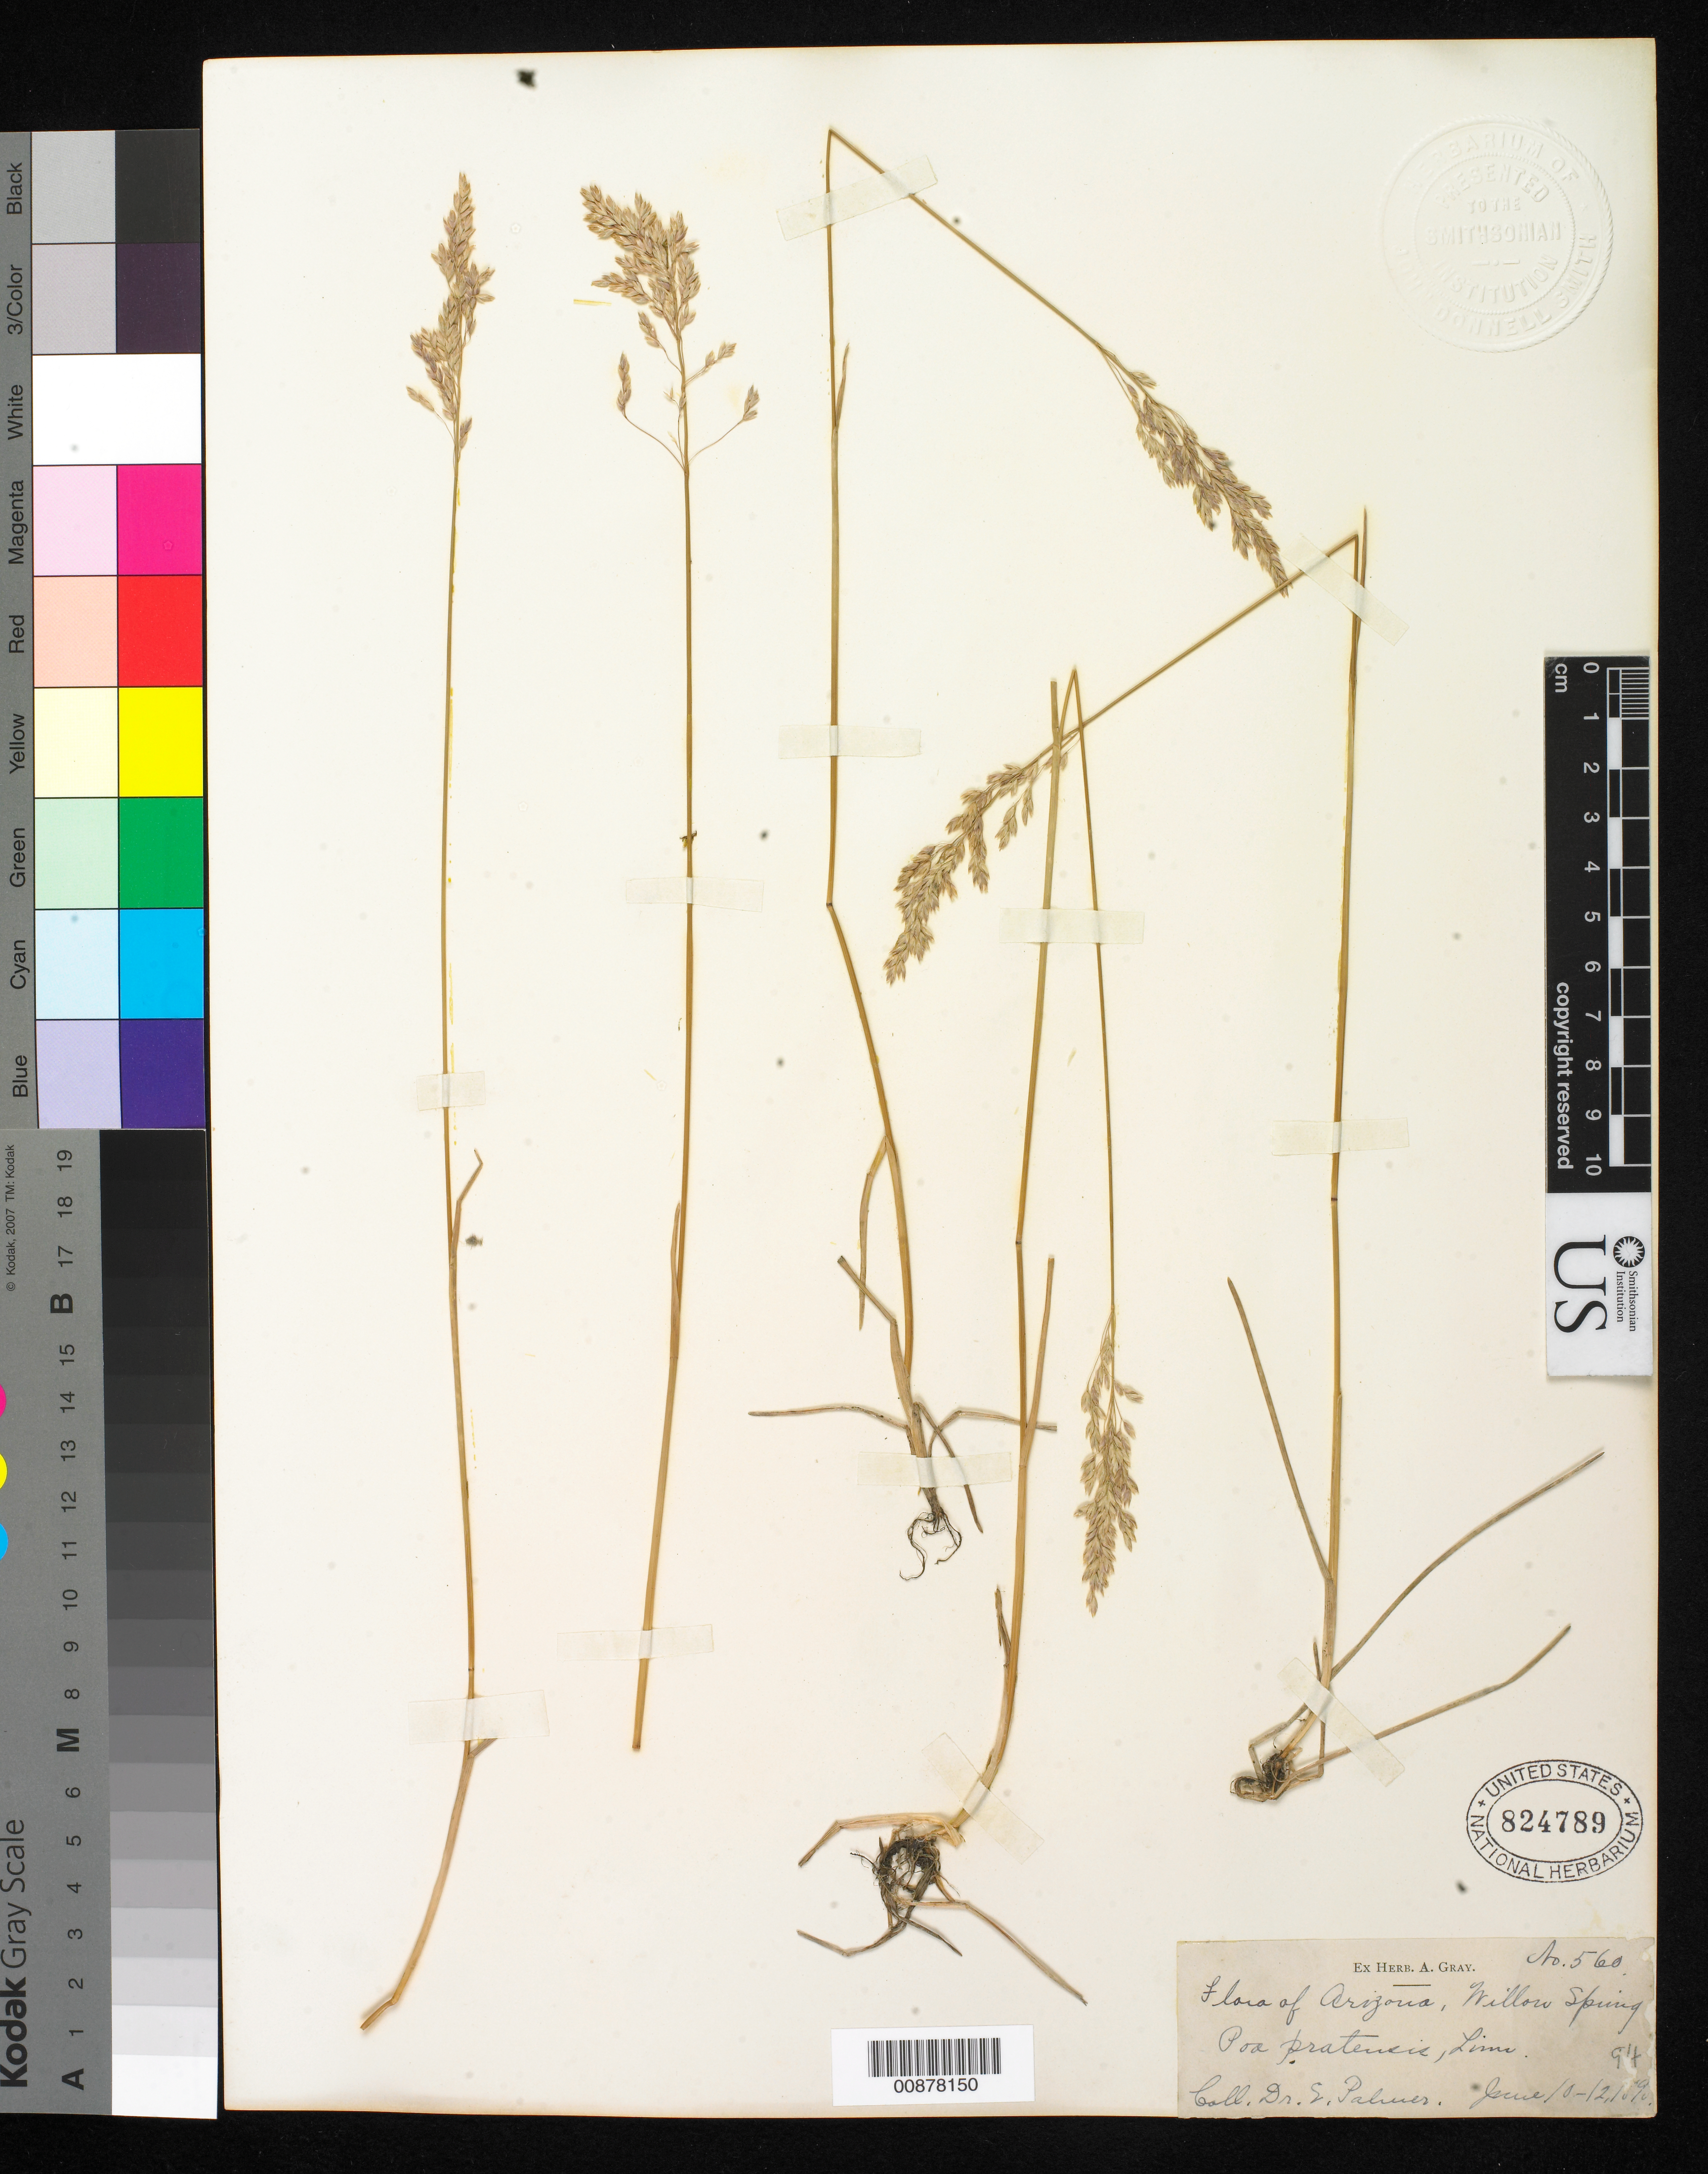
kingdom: Plantae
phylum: Tracheophyta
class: Liliopsida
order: Poales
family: Poaceae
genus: Poa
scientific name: Poa pratensis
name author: L.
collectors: E. Palmer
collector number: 560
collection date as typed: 10 Jun 1890 to 12 Jun 1890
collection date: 1890-06-10/1890-06-12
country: United States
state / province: Arizona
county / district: Coconino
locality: Willow Spring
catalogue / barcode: US 824789